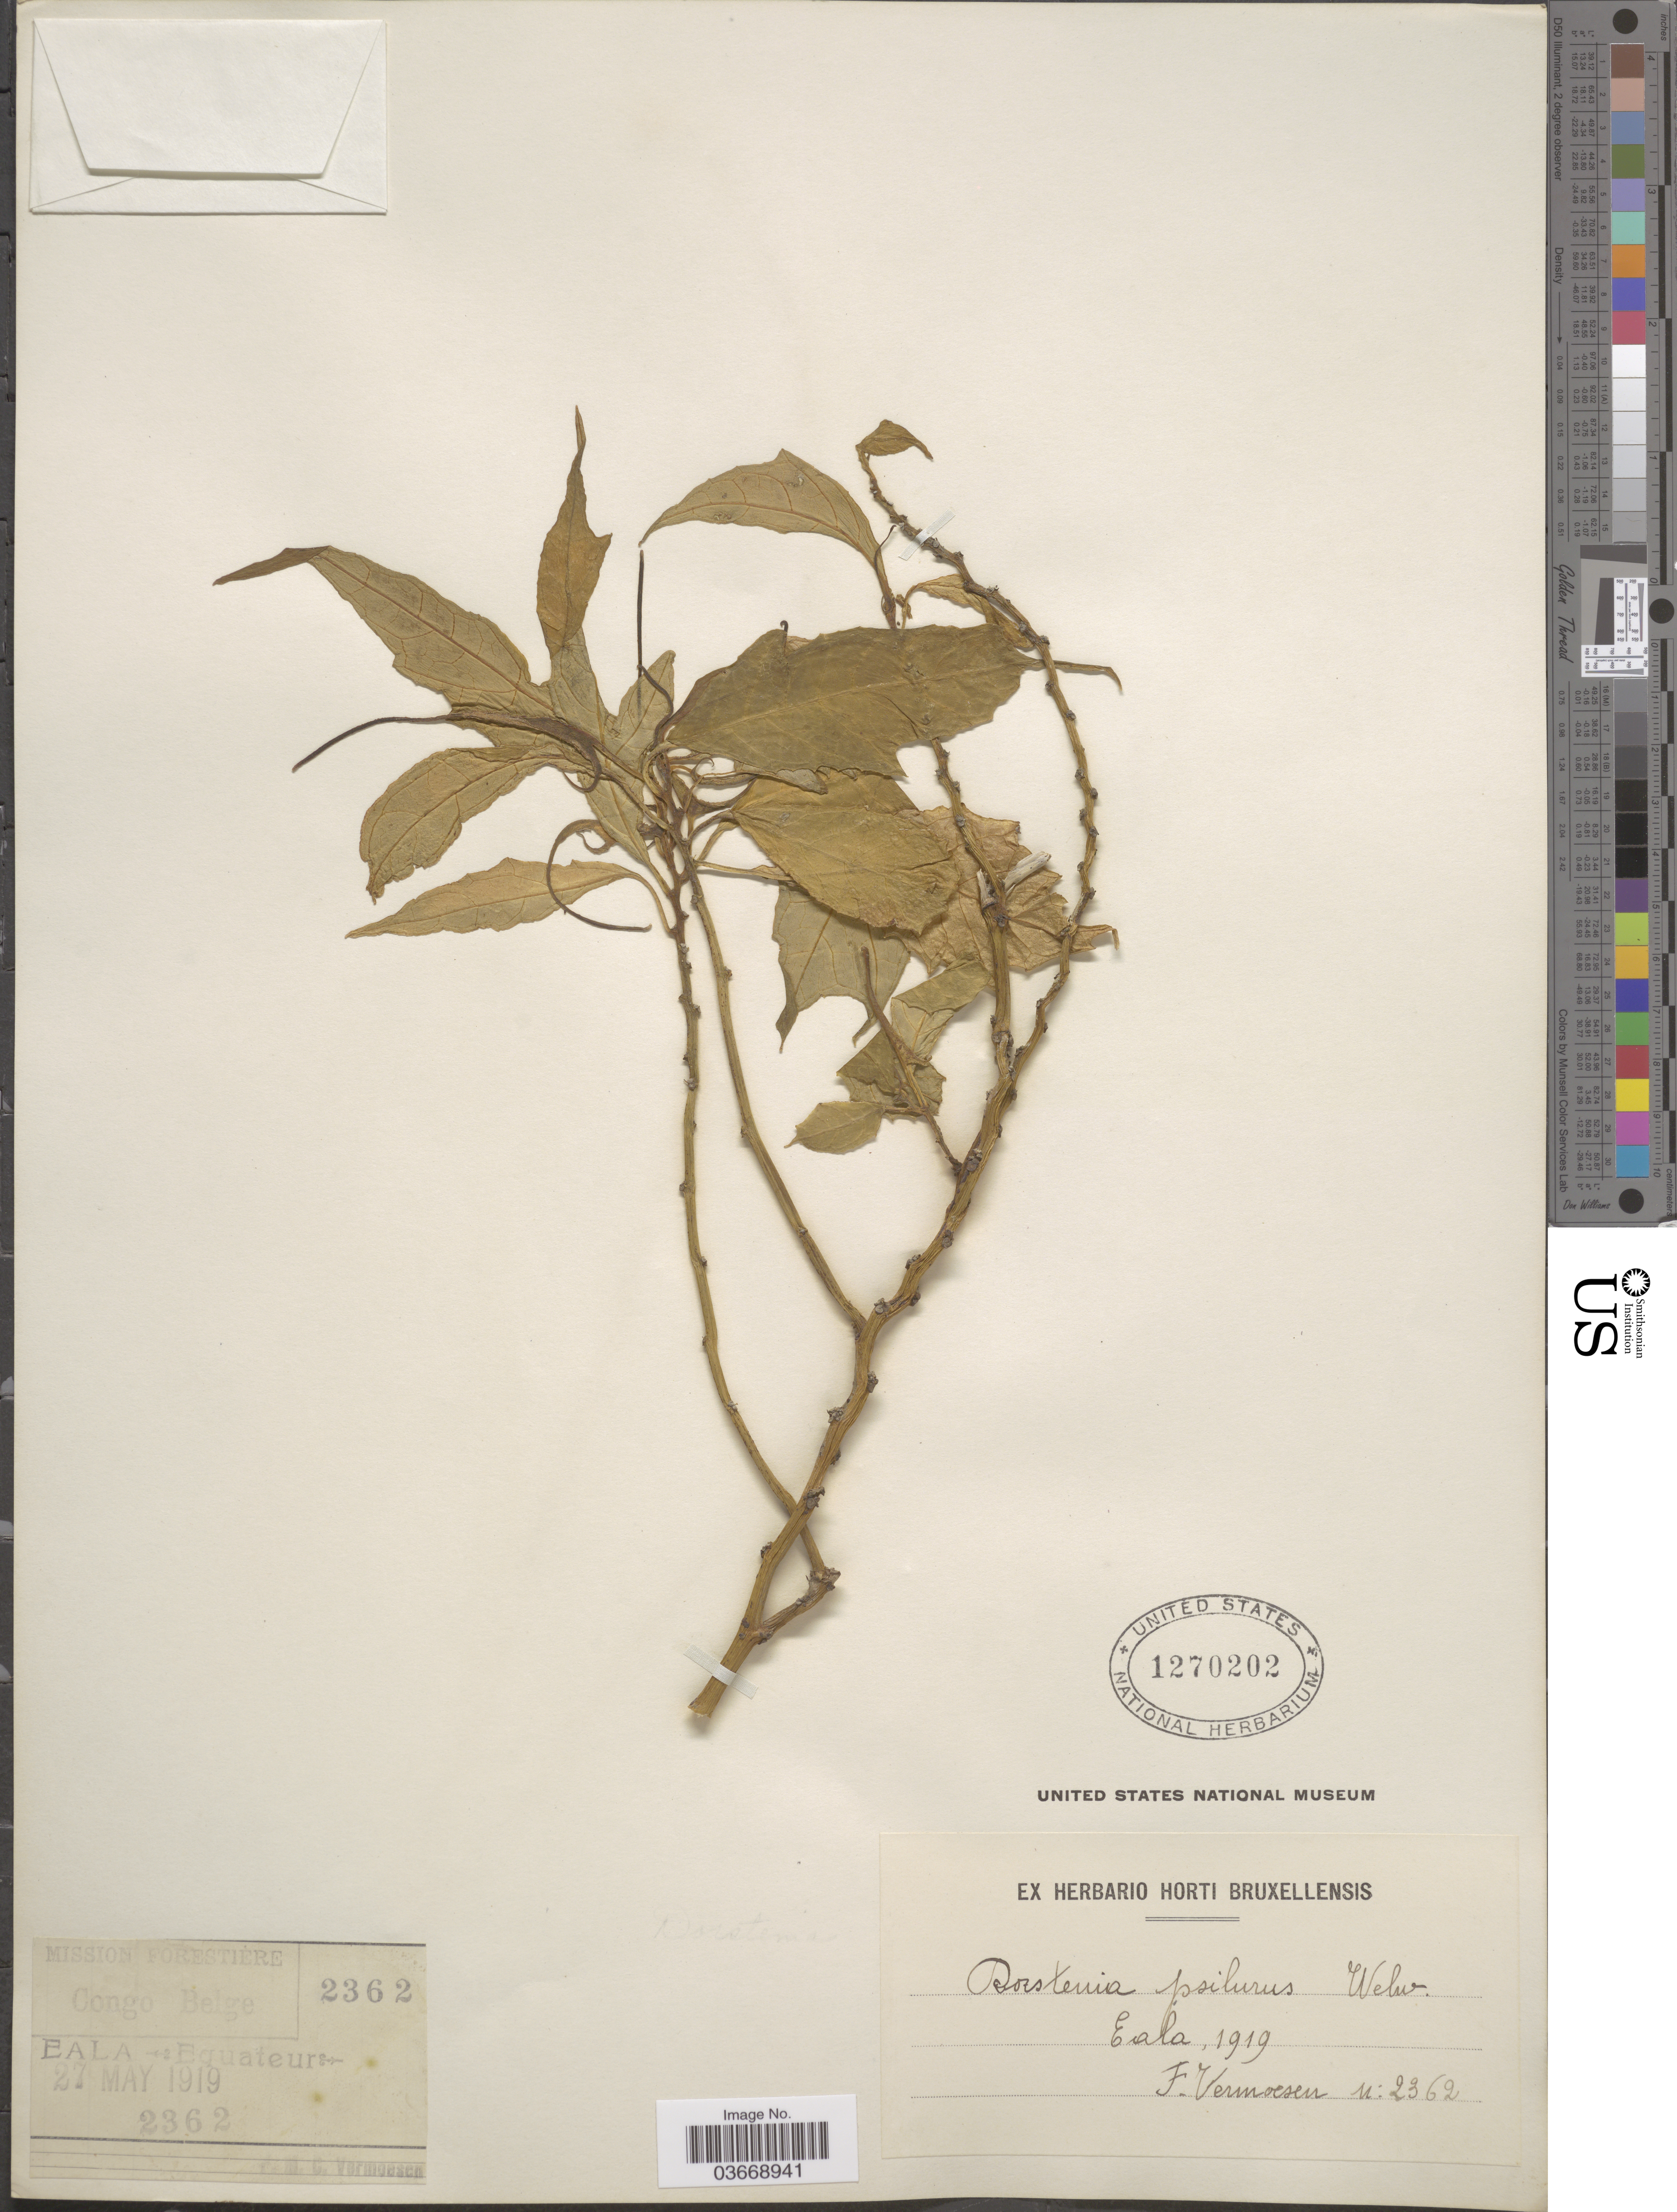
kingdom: Plantae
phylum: Tracheophyta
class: Magnoliopsida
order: Rosales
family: Moraceae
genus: Dorstenia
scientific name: Dorstenia psilurus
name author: Welw.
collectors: C. Vermoesen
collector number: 2362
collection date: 1919-05-27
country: Congo, Democratic Republic of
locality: Congo Belge. Eala. Equateur.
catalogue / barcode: US 1270202